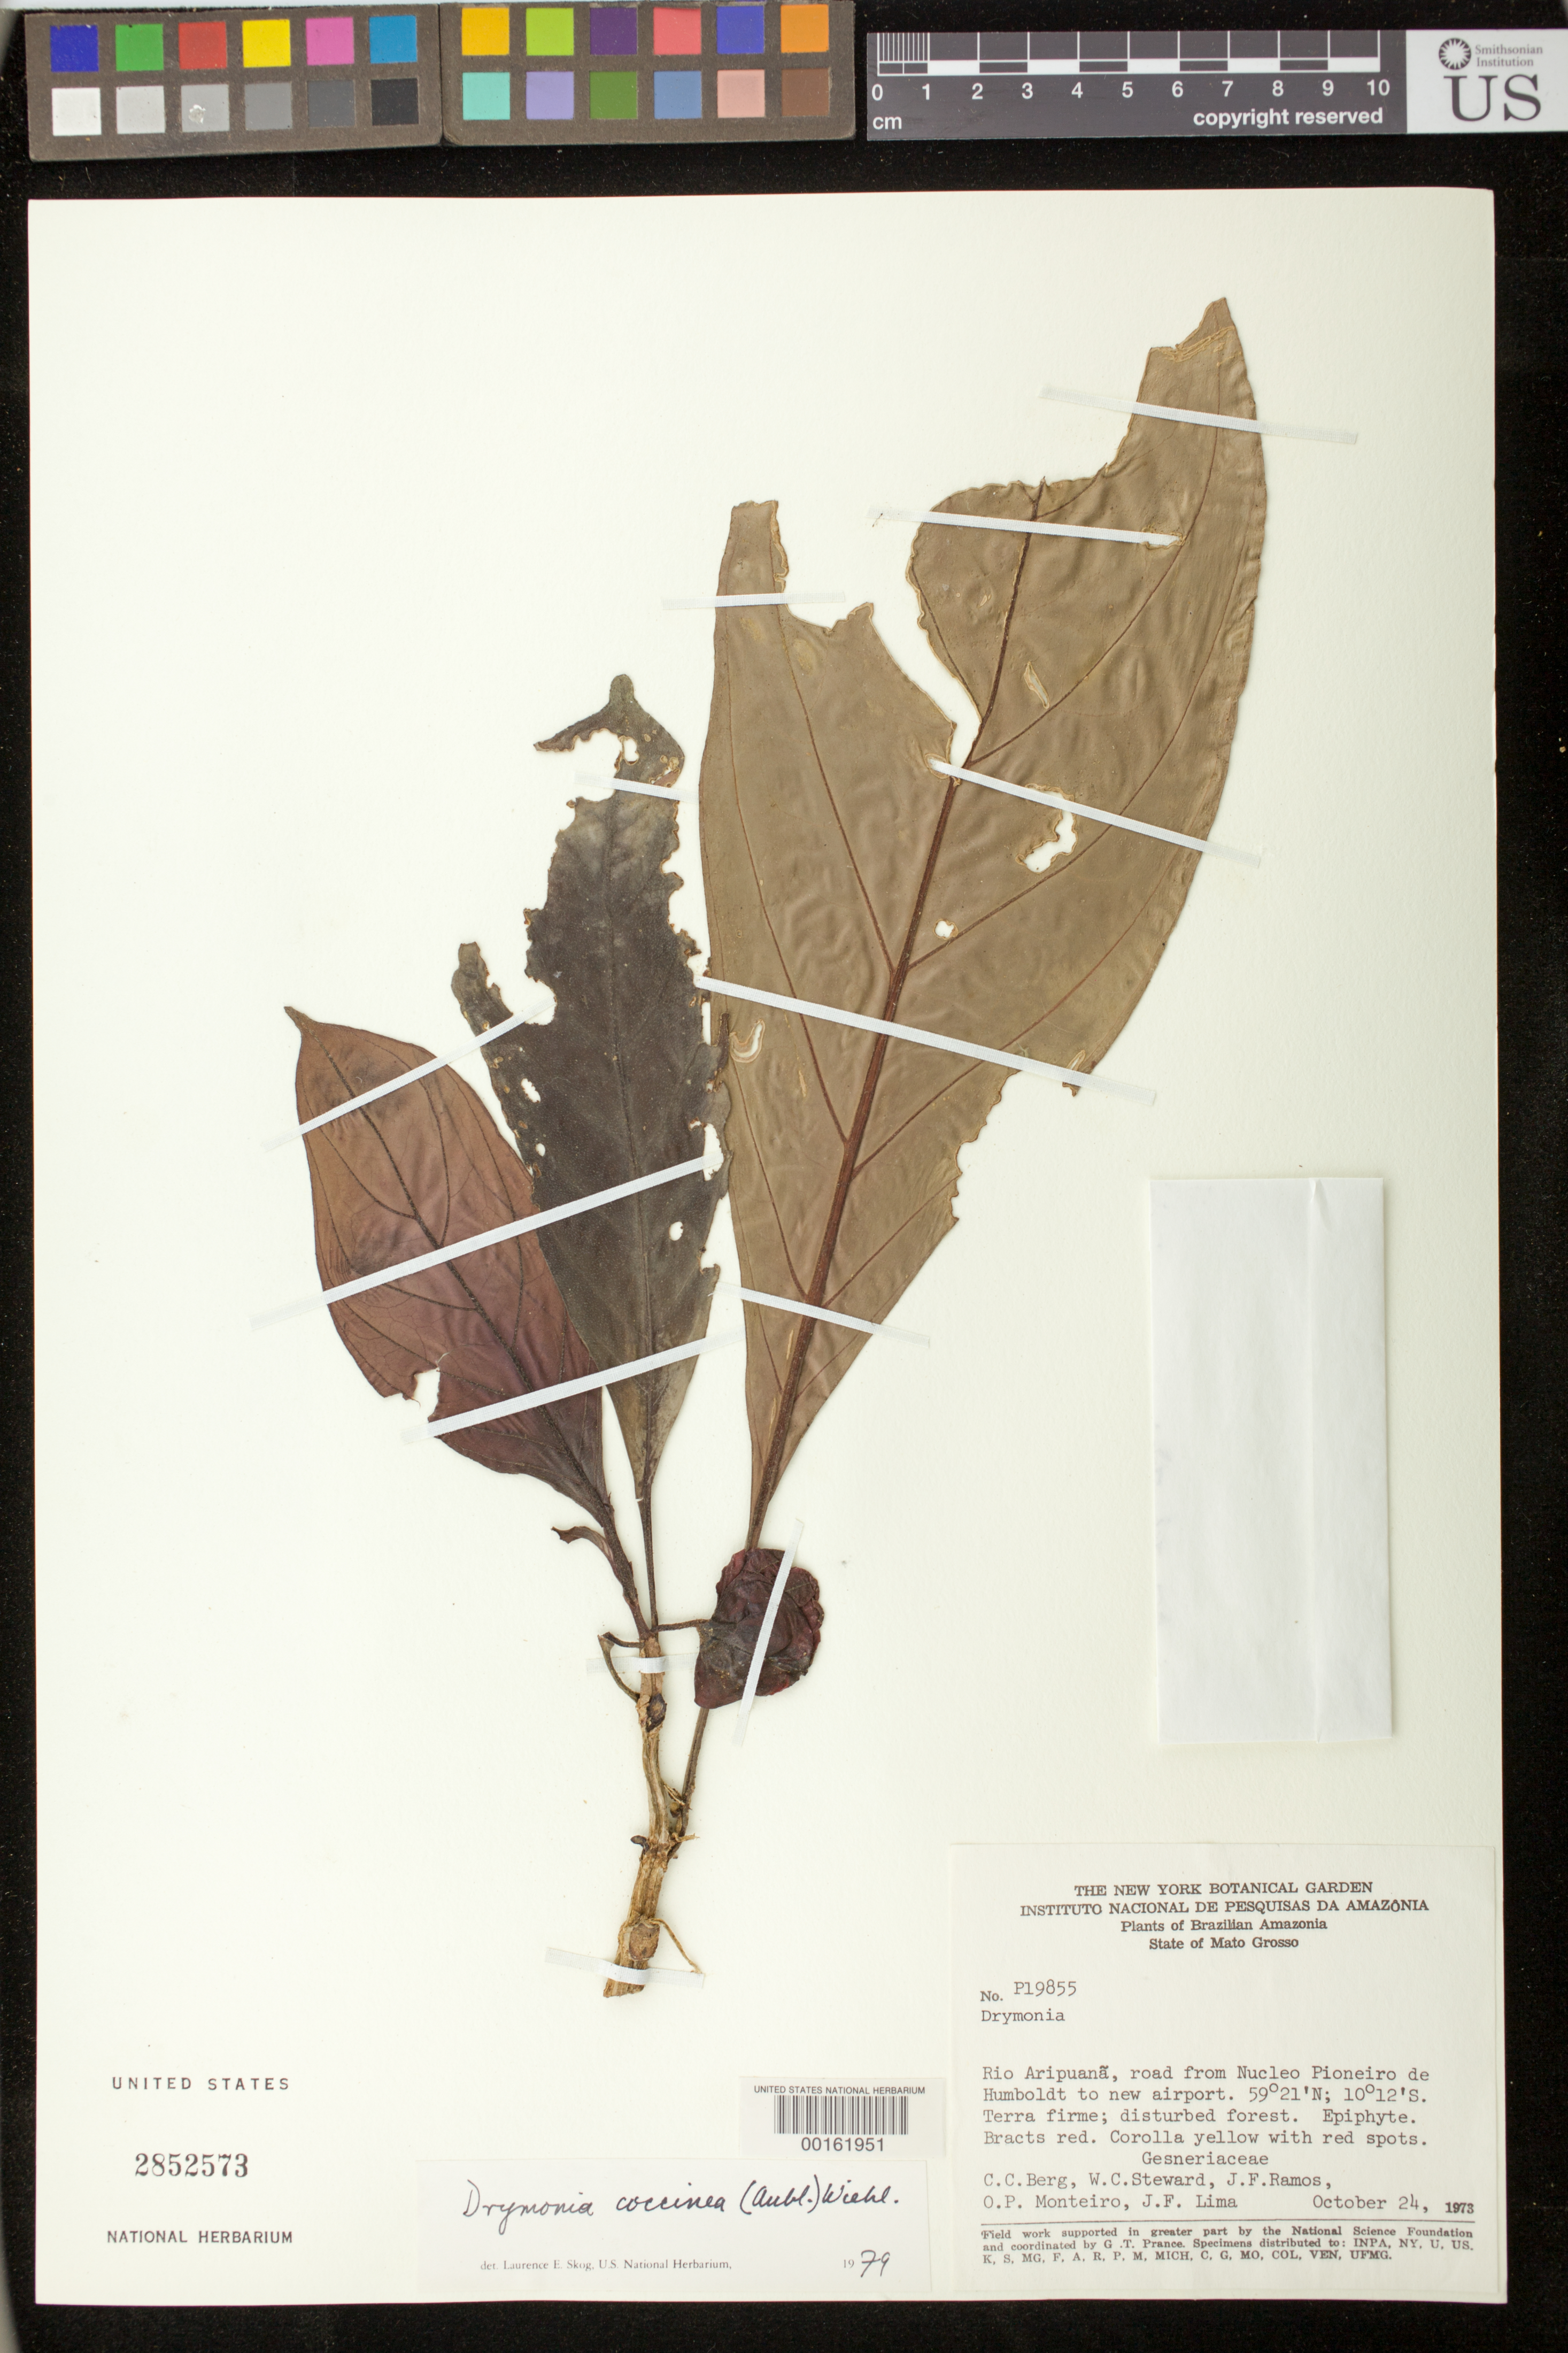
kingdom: Plantae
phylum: Tracheophyta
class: Magnoliopsida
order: Lamiales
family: Gesneriaceae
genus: Drymonia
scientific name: Drymonia coccinea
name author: (Aubl.) Wiehler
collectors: C. C. Berg & et al.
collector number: P 19855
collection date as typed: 24 Oct 1973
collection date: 1973-10-24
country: Brazil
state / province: Mato Grosso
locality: Rio Aripuana, rd from Nucleo Pioneiro de Humboldt to new airport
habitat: Terra firme, disturbed forest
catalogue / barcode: US 2852573